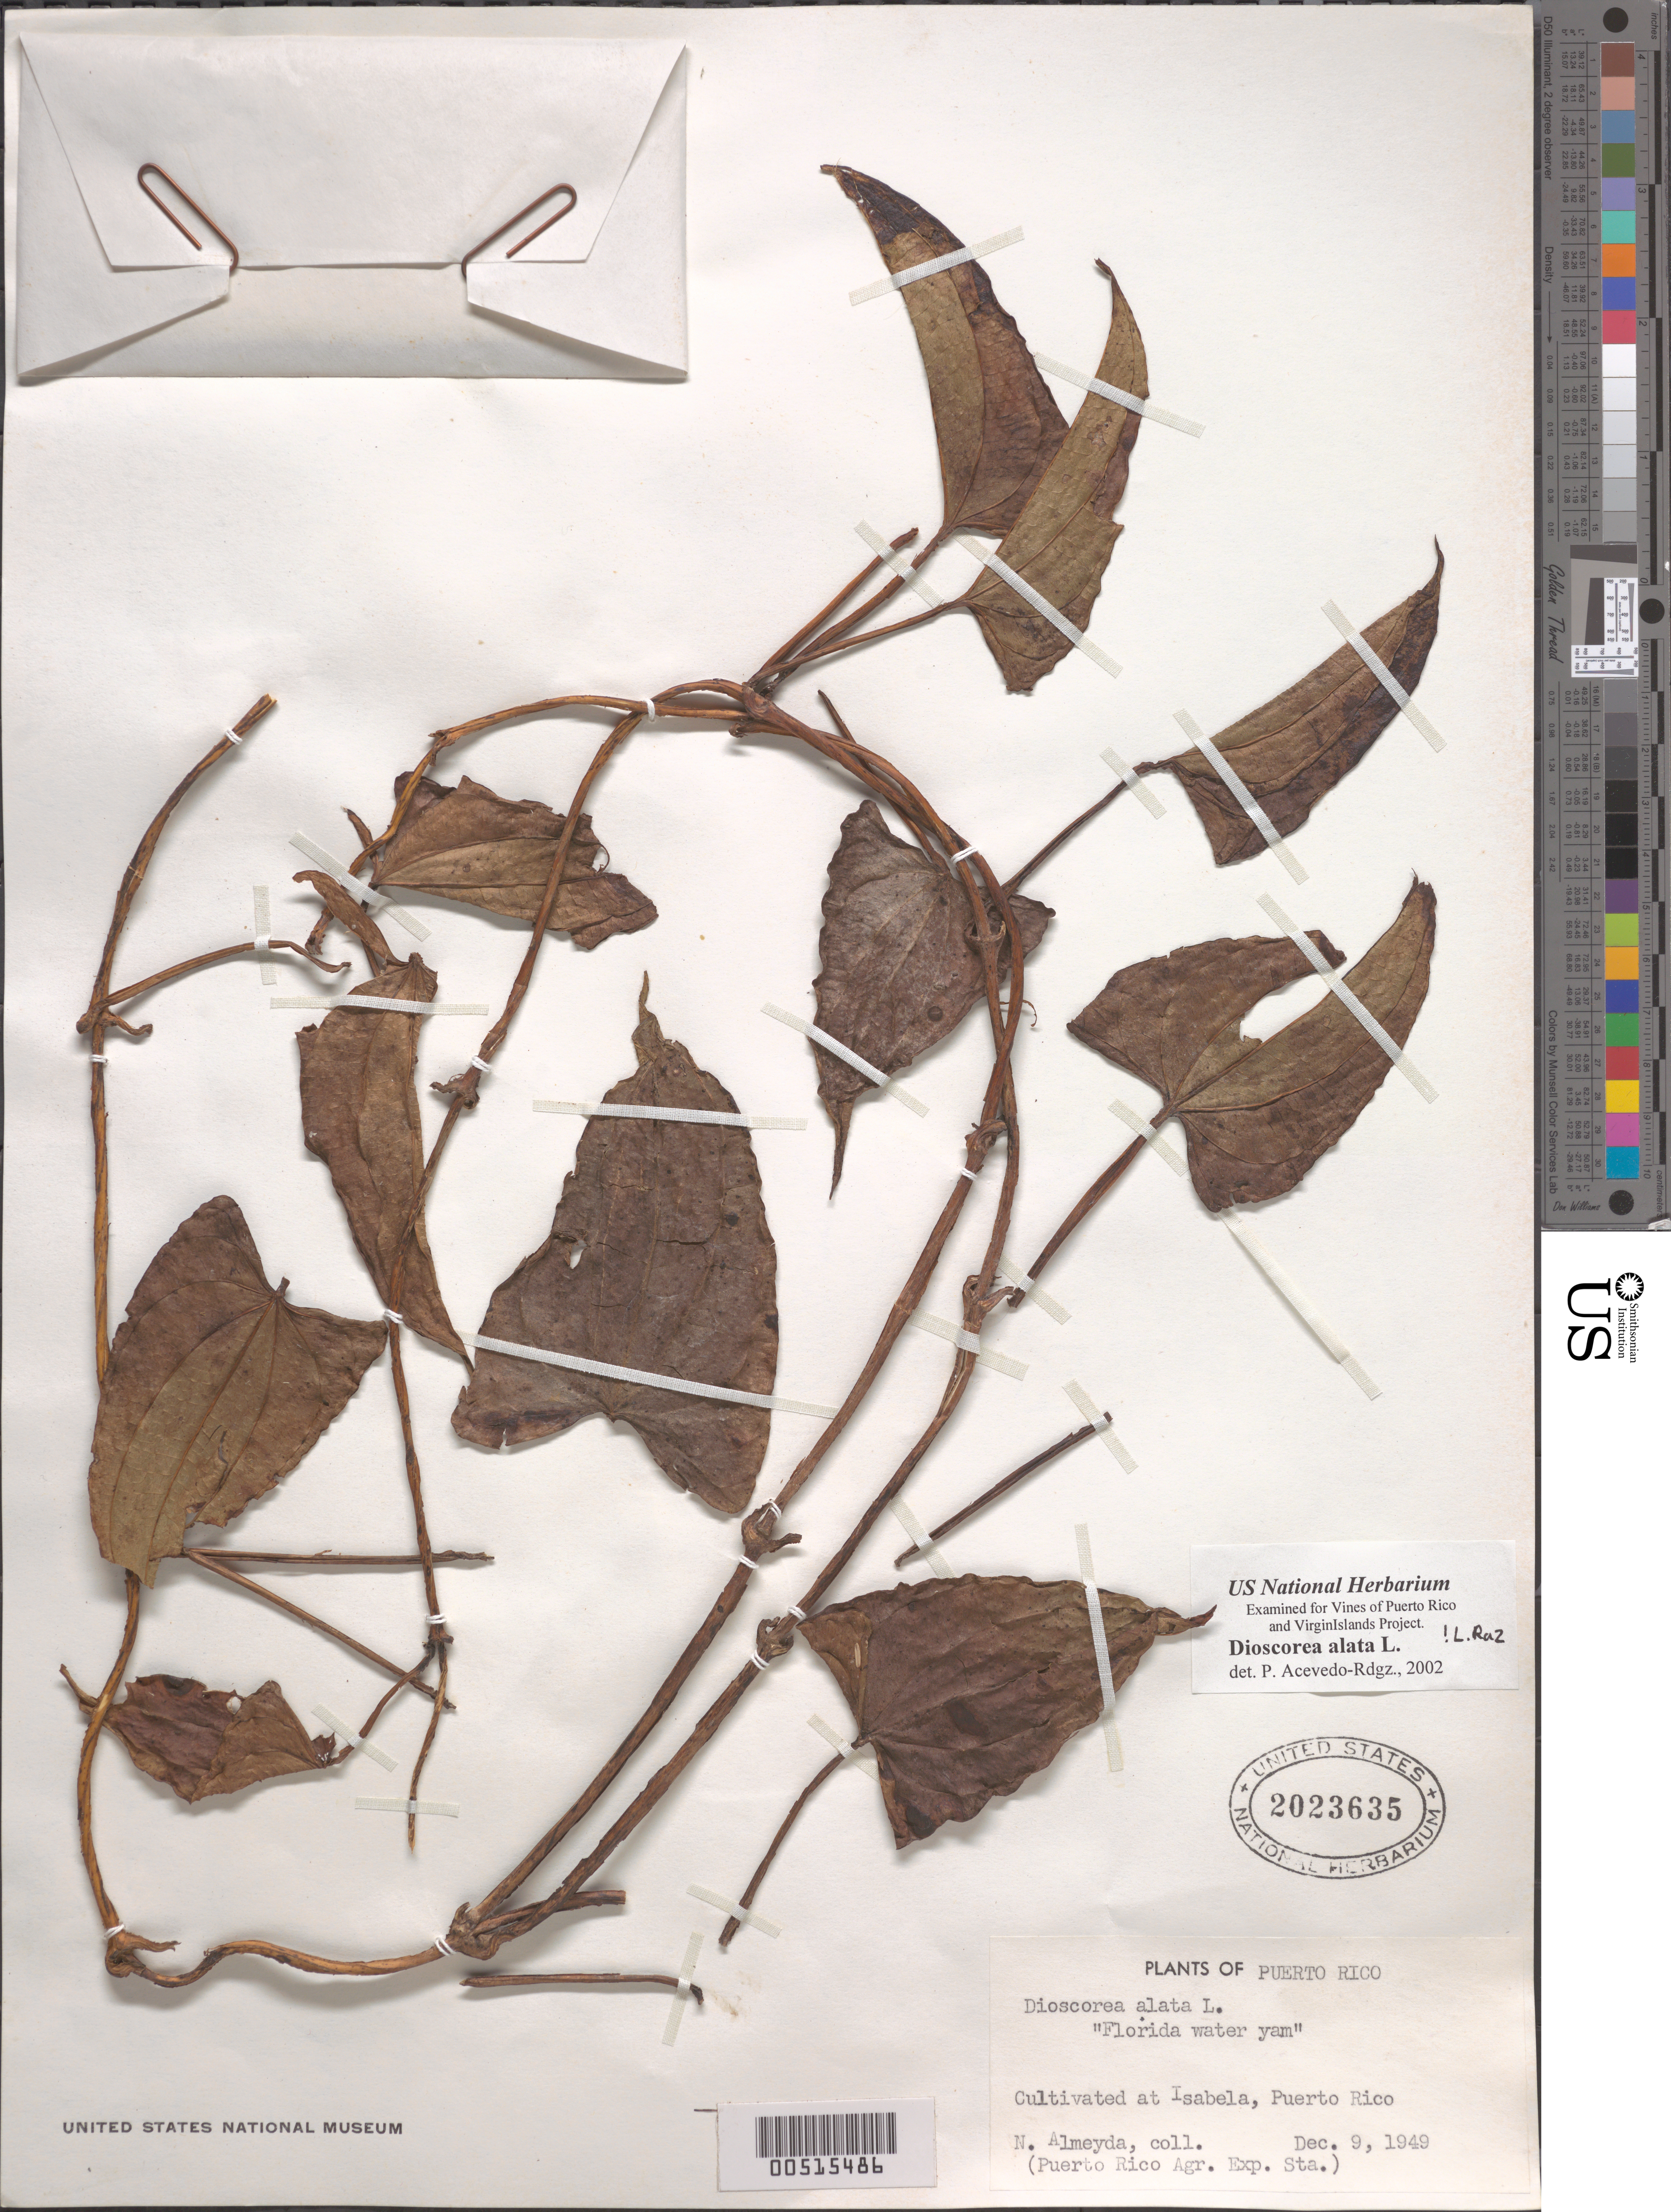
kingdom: Plantae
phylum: Tracheophyta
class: Liliopsida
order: Dioscoreales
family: Dioscoreaceae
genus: Dioscorea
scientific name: Dioscorea alata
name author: L.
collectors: -. Almeyda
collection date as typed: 09 Dec 1949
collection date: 1949-12-09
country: Puerto Rico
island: Greater Antilles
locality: Puerto Rico Agr. Exp. Sta., Isabela. Cultivated.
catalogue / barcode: US 2023635